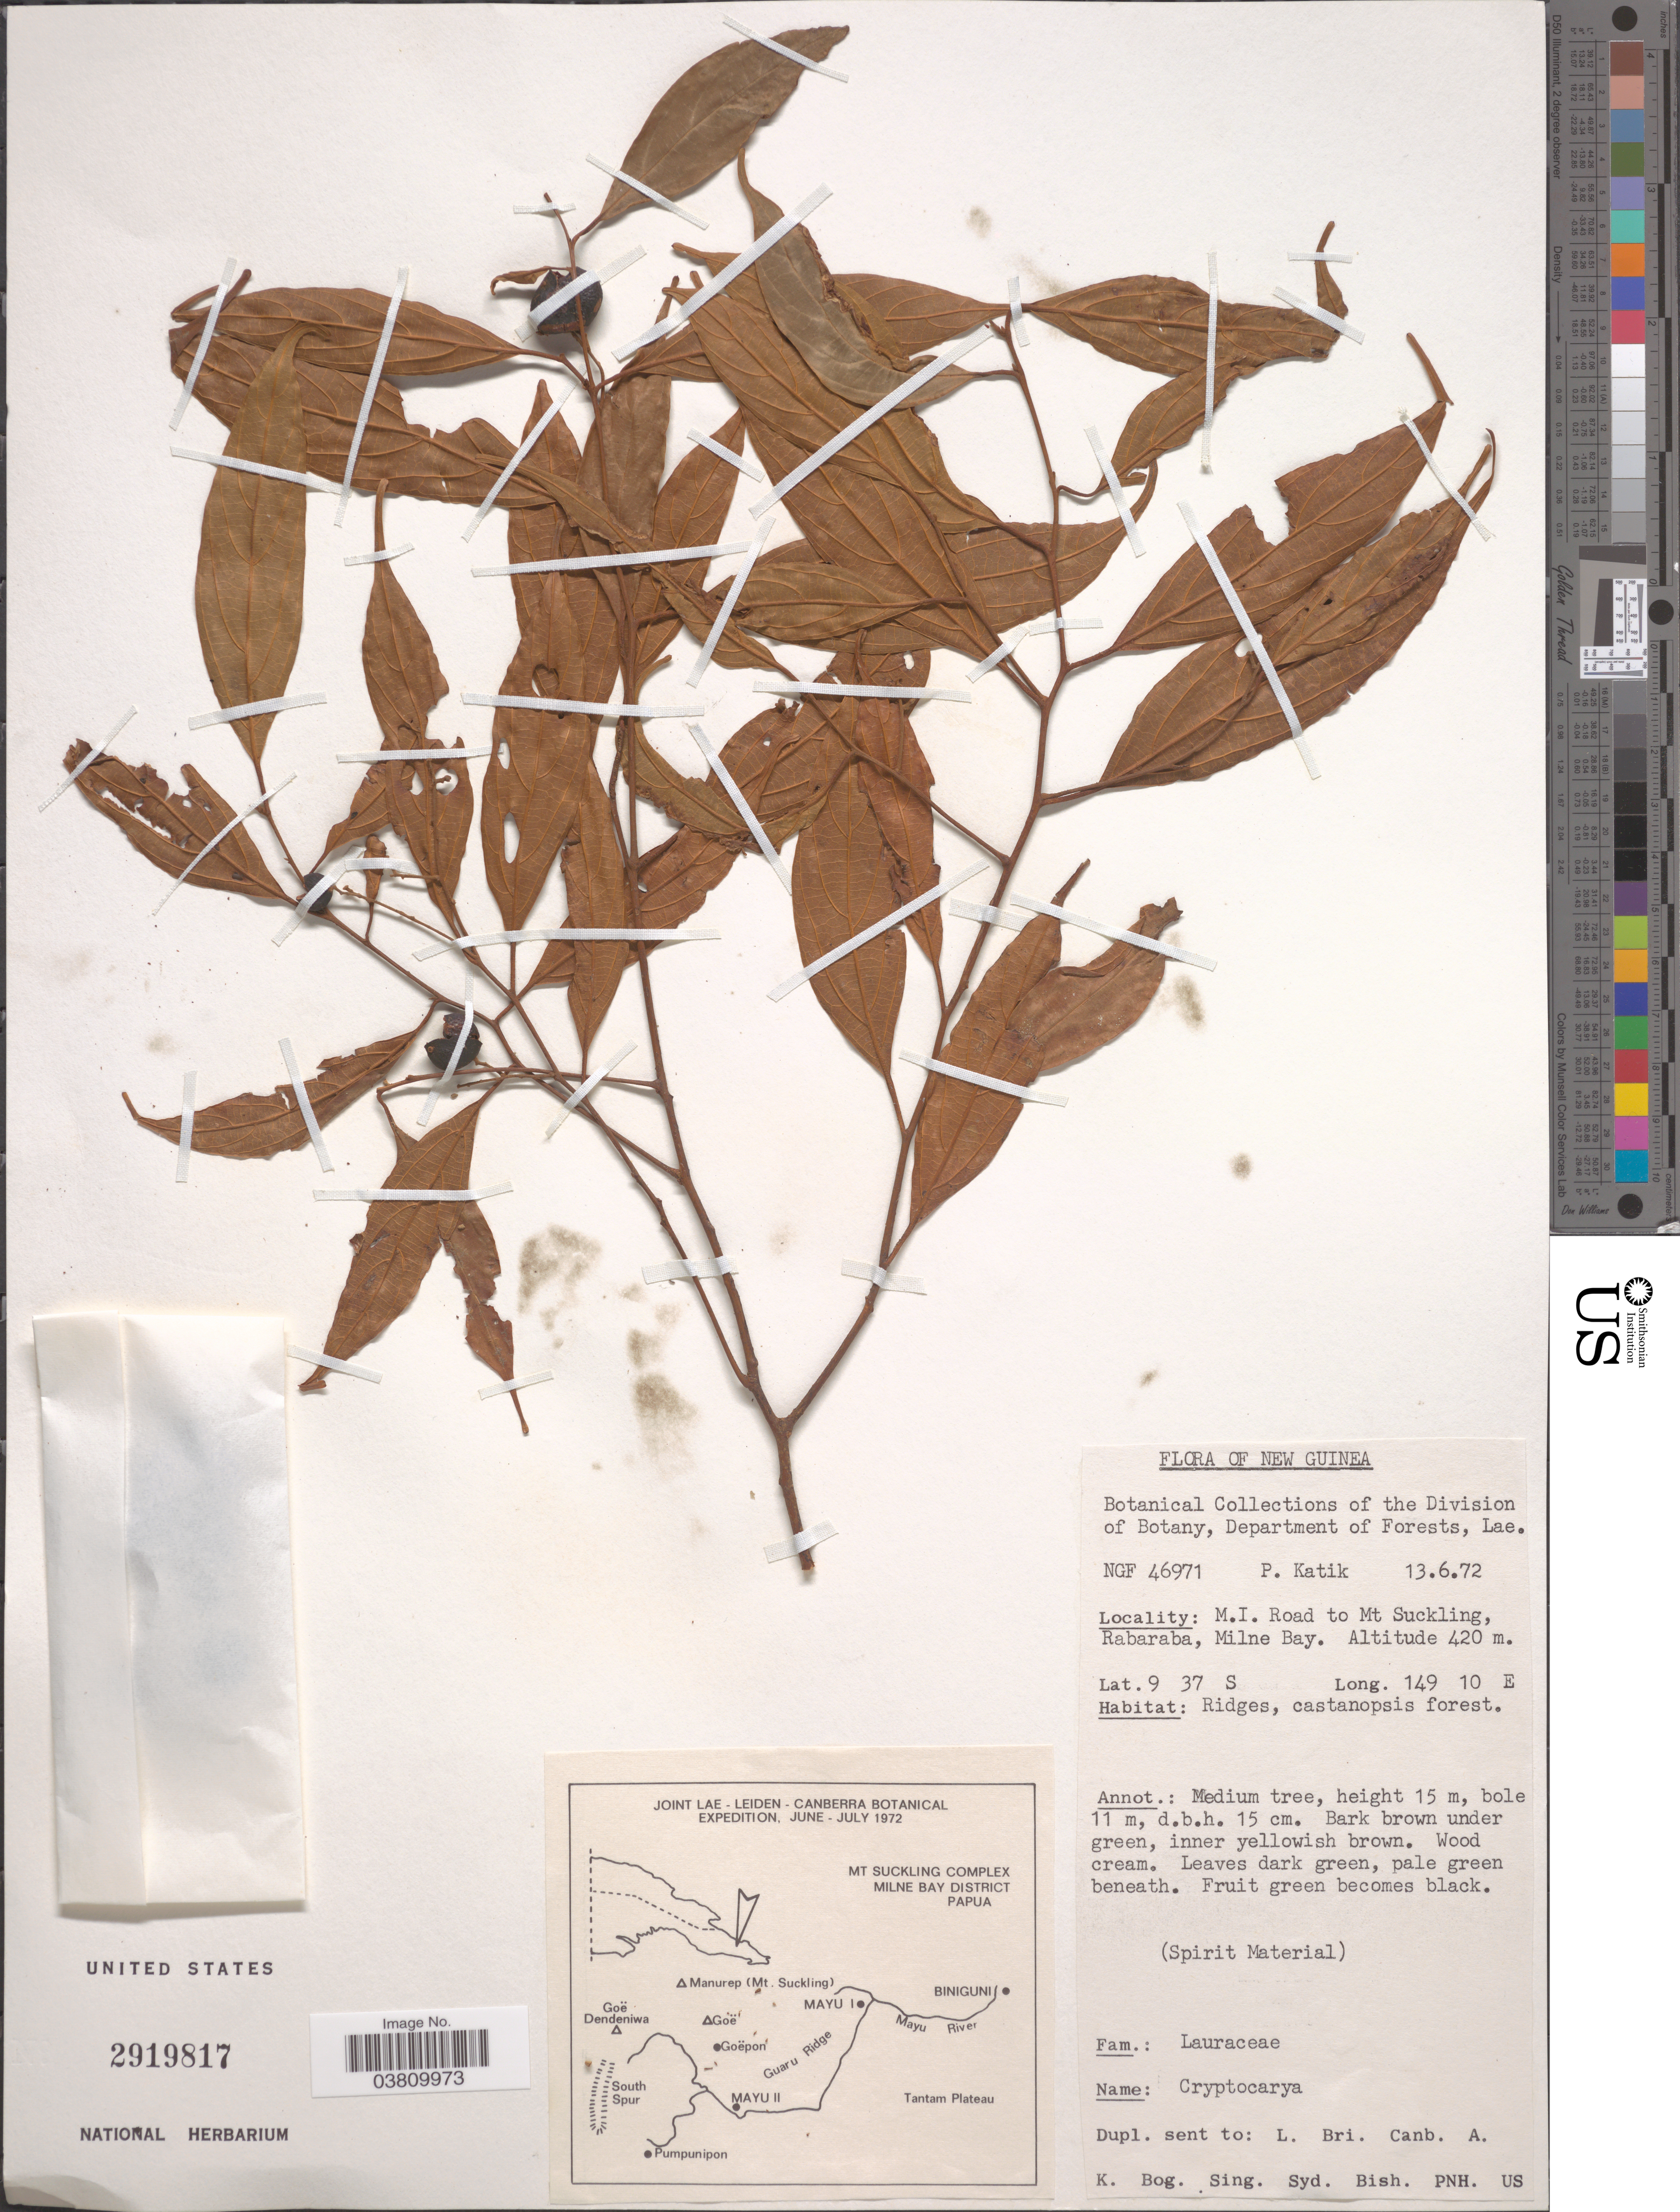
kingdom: Plantae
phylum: Tracheophyta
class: Magnoliopsida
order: Laurales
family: Lauraceae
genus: Cryptocarya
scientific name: Cryptocarya sp.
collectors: P. Katik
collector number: NGF46971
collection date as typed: Transcribed d/m/y: 13/6/72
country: Papua New Guinea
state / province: Milne Bay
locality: New Guinea. M.I. Road to Mt Suckling, Rabaraba, Milne Bay.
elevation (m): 420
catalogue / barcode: US 2919817